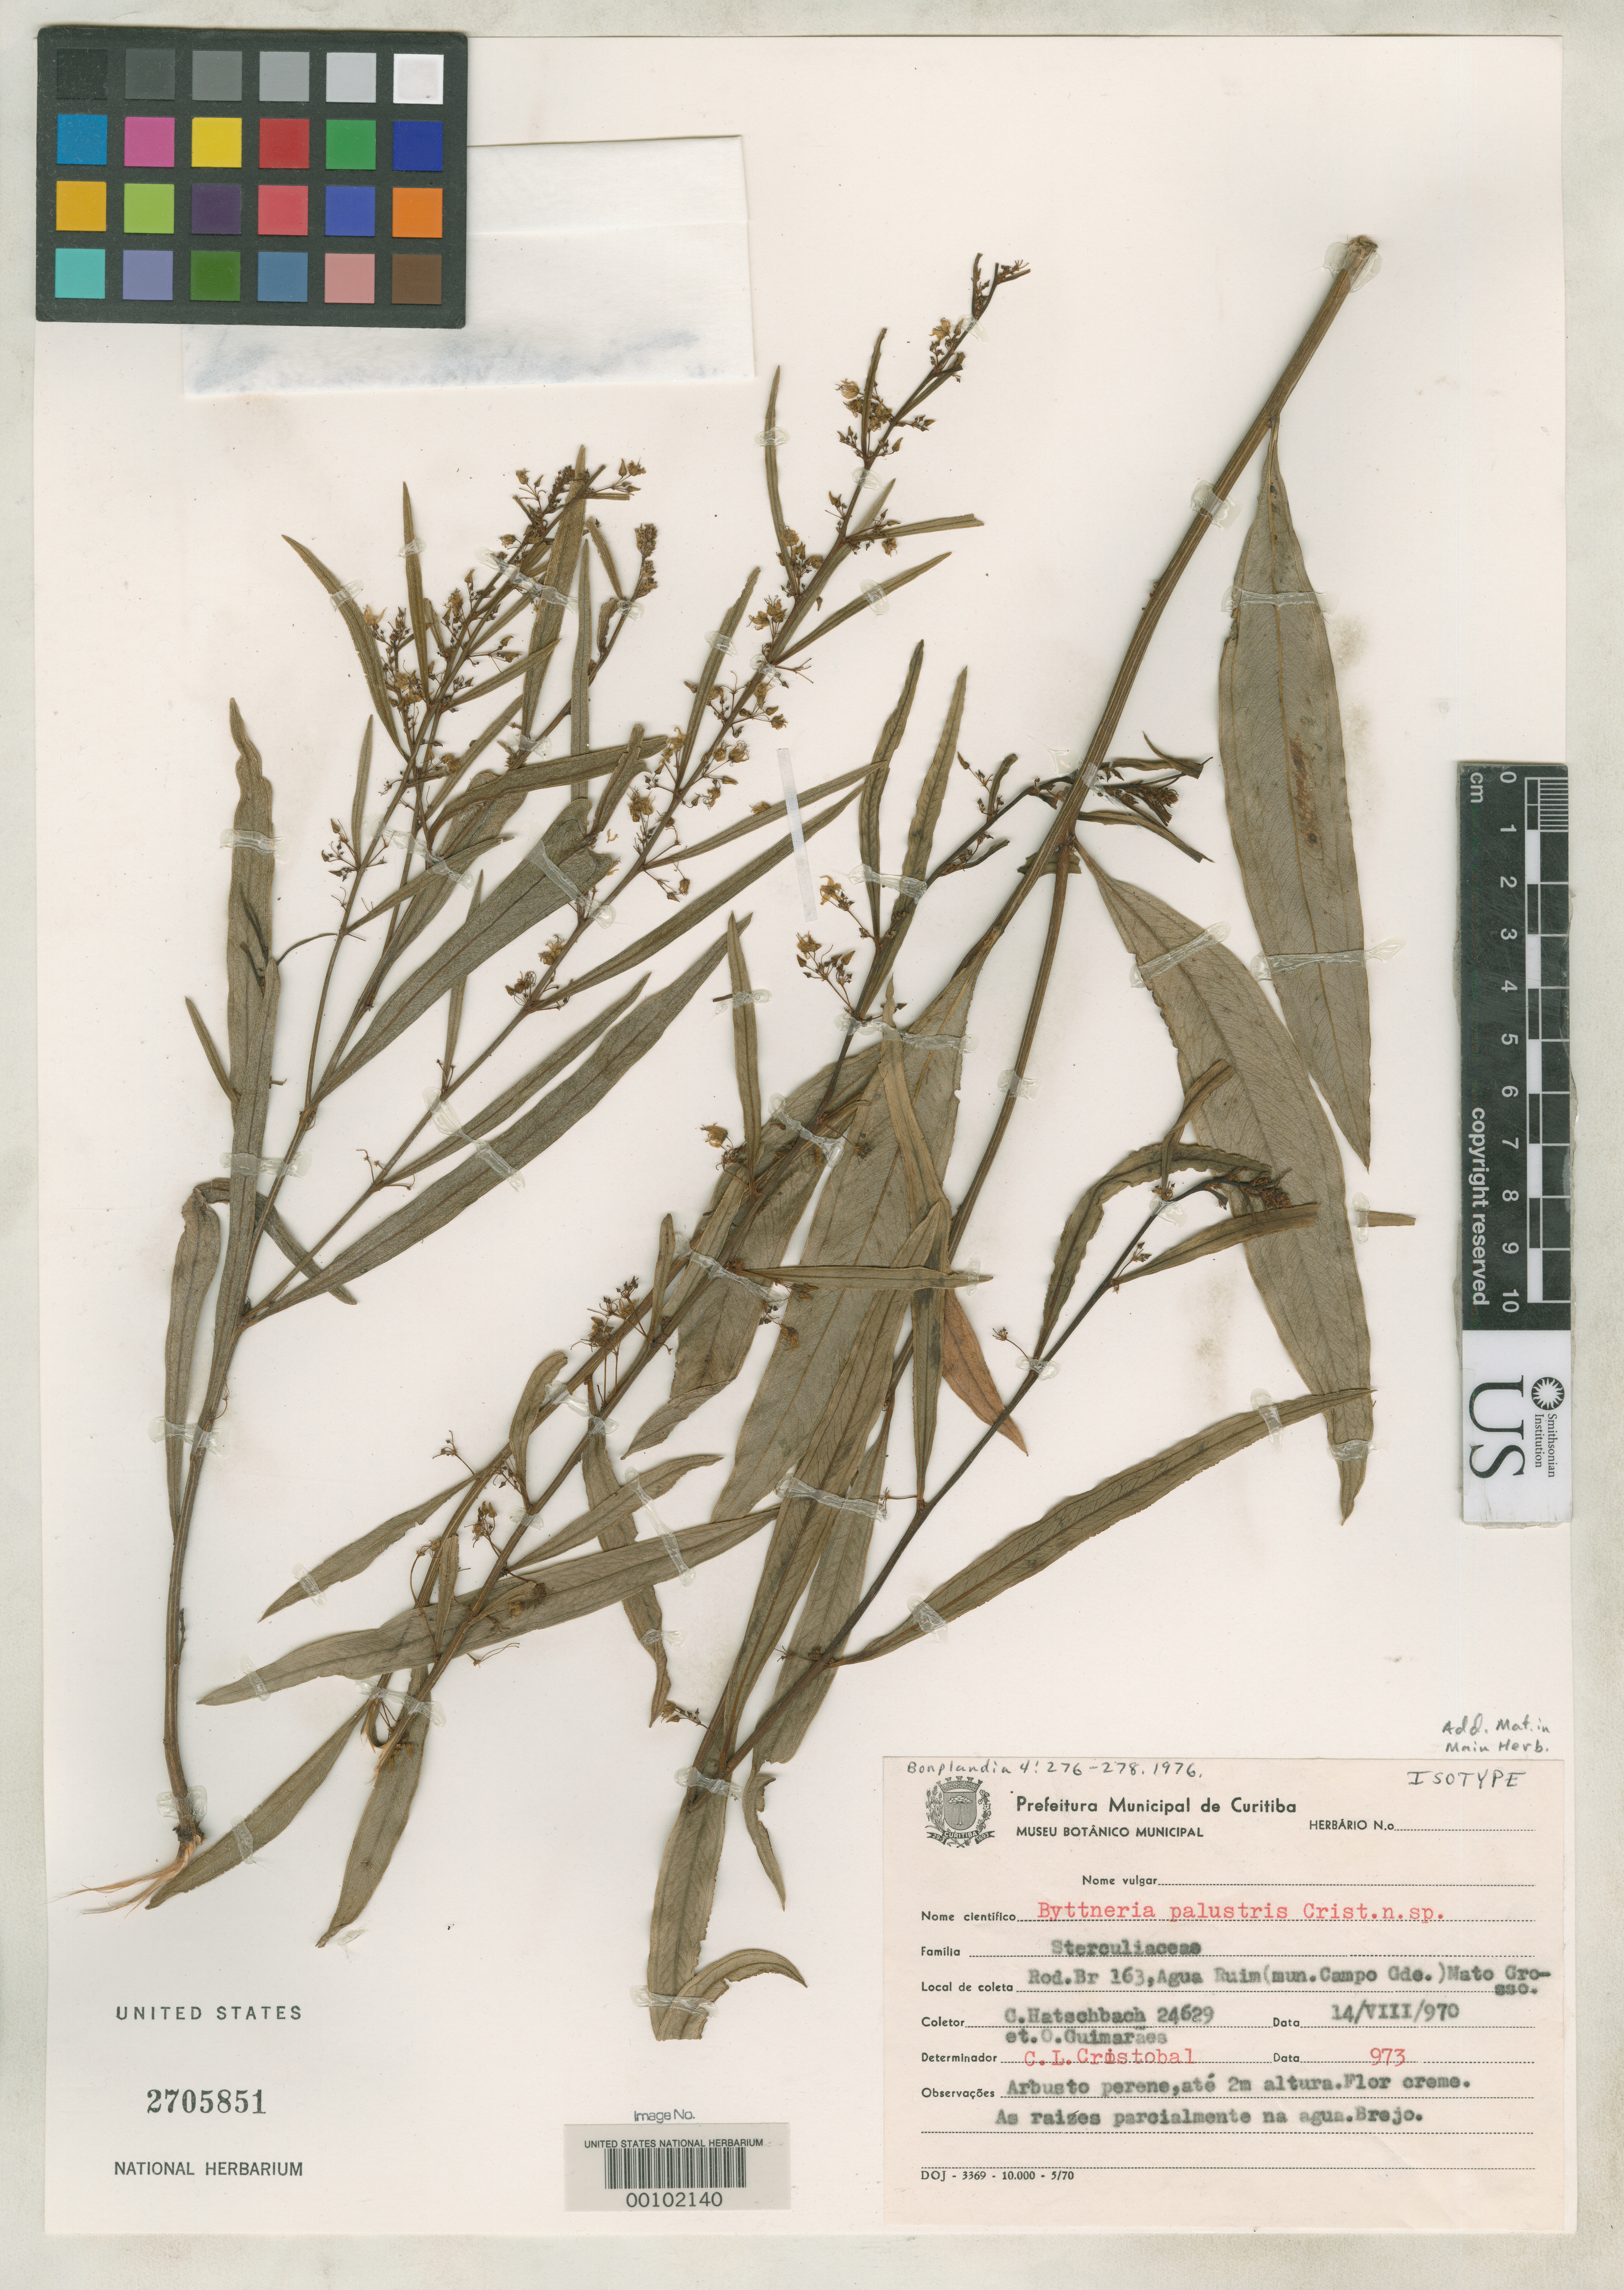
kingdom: Plantae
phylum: Tracheophyta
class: Magnoliopsida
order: Malvales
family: Malvaceae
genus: Byttneria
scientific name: Byttneria palustris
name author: Cristóbal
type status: Isotype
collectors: G. Hatschbach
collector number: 24629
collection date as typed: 14 Aug 1970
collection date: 1970-08-14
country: Brazil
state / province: Mato Grosso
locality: Agua Ruim.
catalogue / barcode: US 2705851